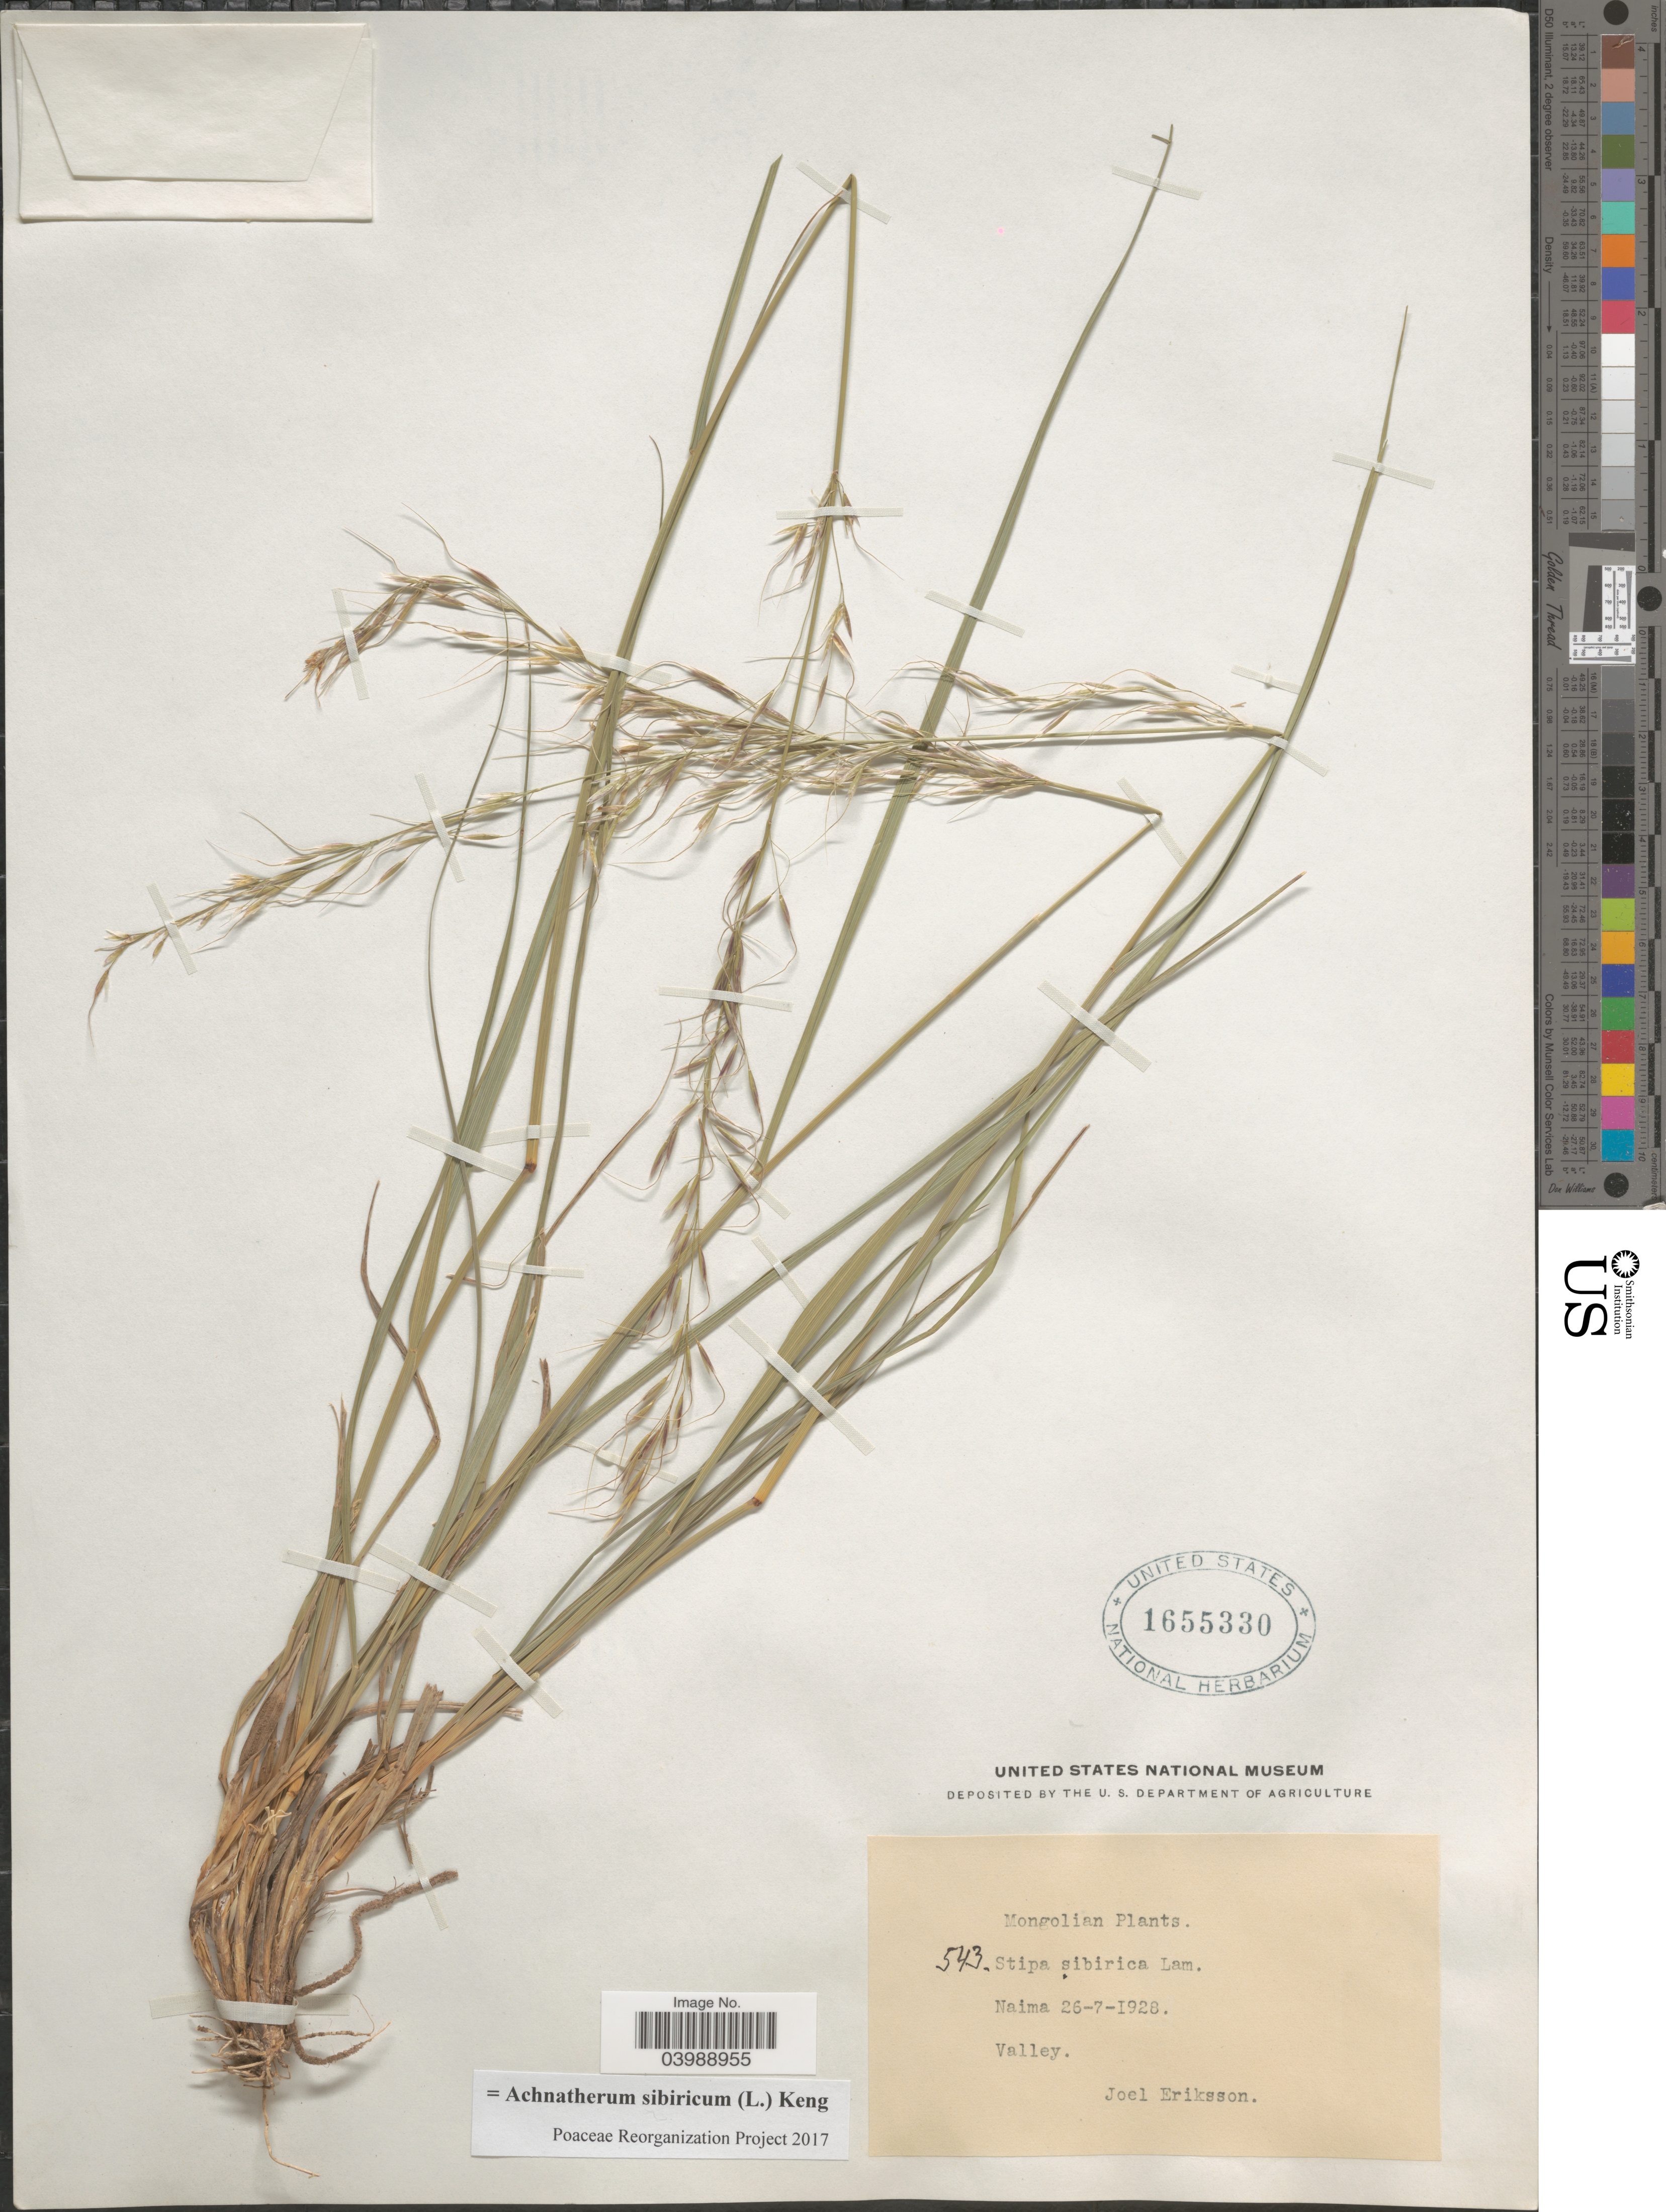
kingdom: Plantae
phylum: Tracheophyta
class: Liliopsida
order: Poales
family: Poaceae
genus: Achnatherum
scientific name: Achnatherum sibiricum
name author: (L.) Keng ex Tzvelev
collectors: J. Eriksson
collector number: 543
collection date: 1928-07-26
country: Mongolia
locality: Naima. Valley.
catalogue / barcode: US 1655330